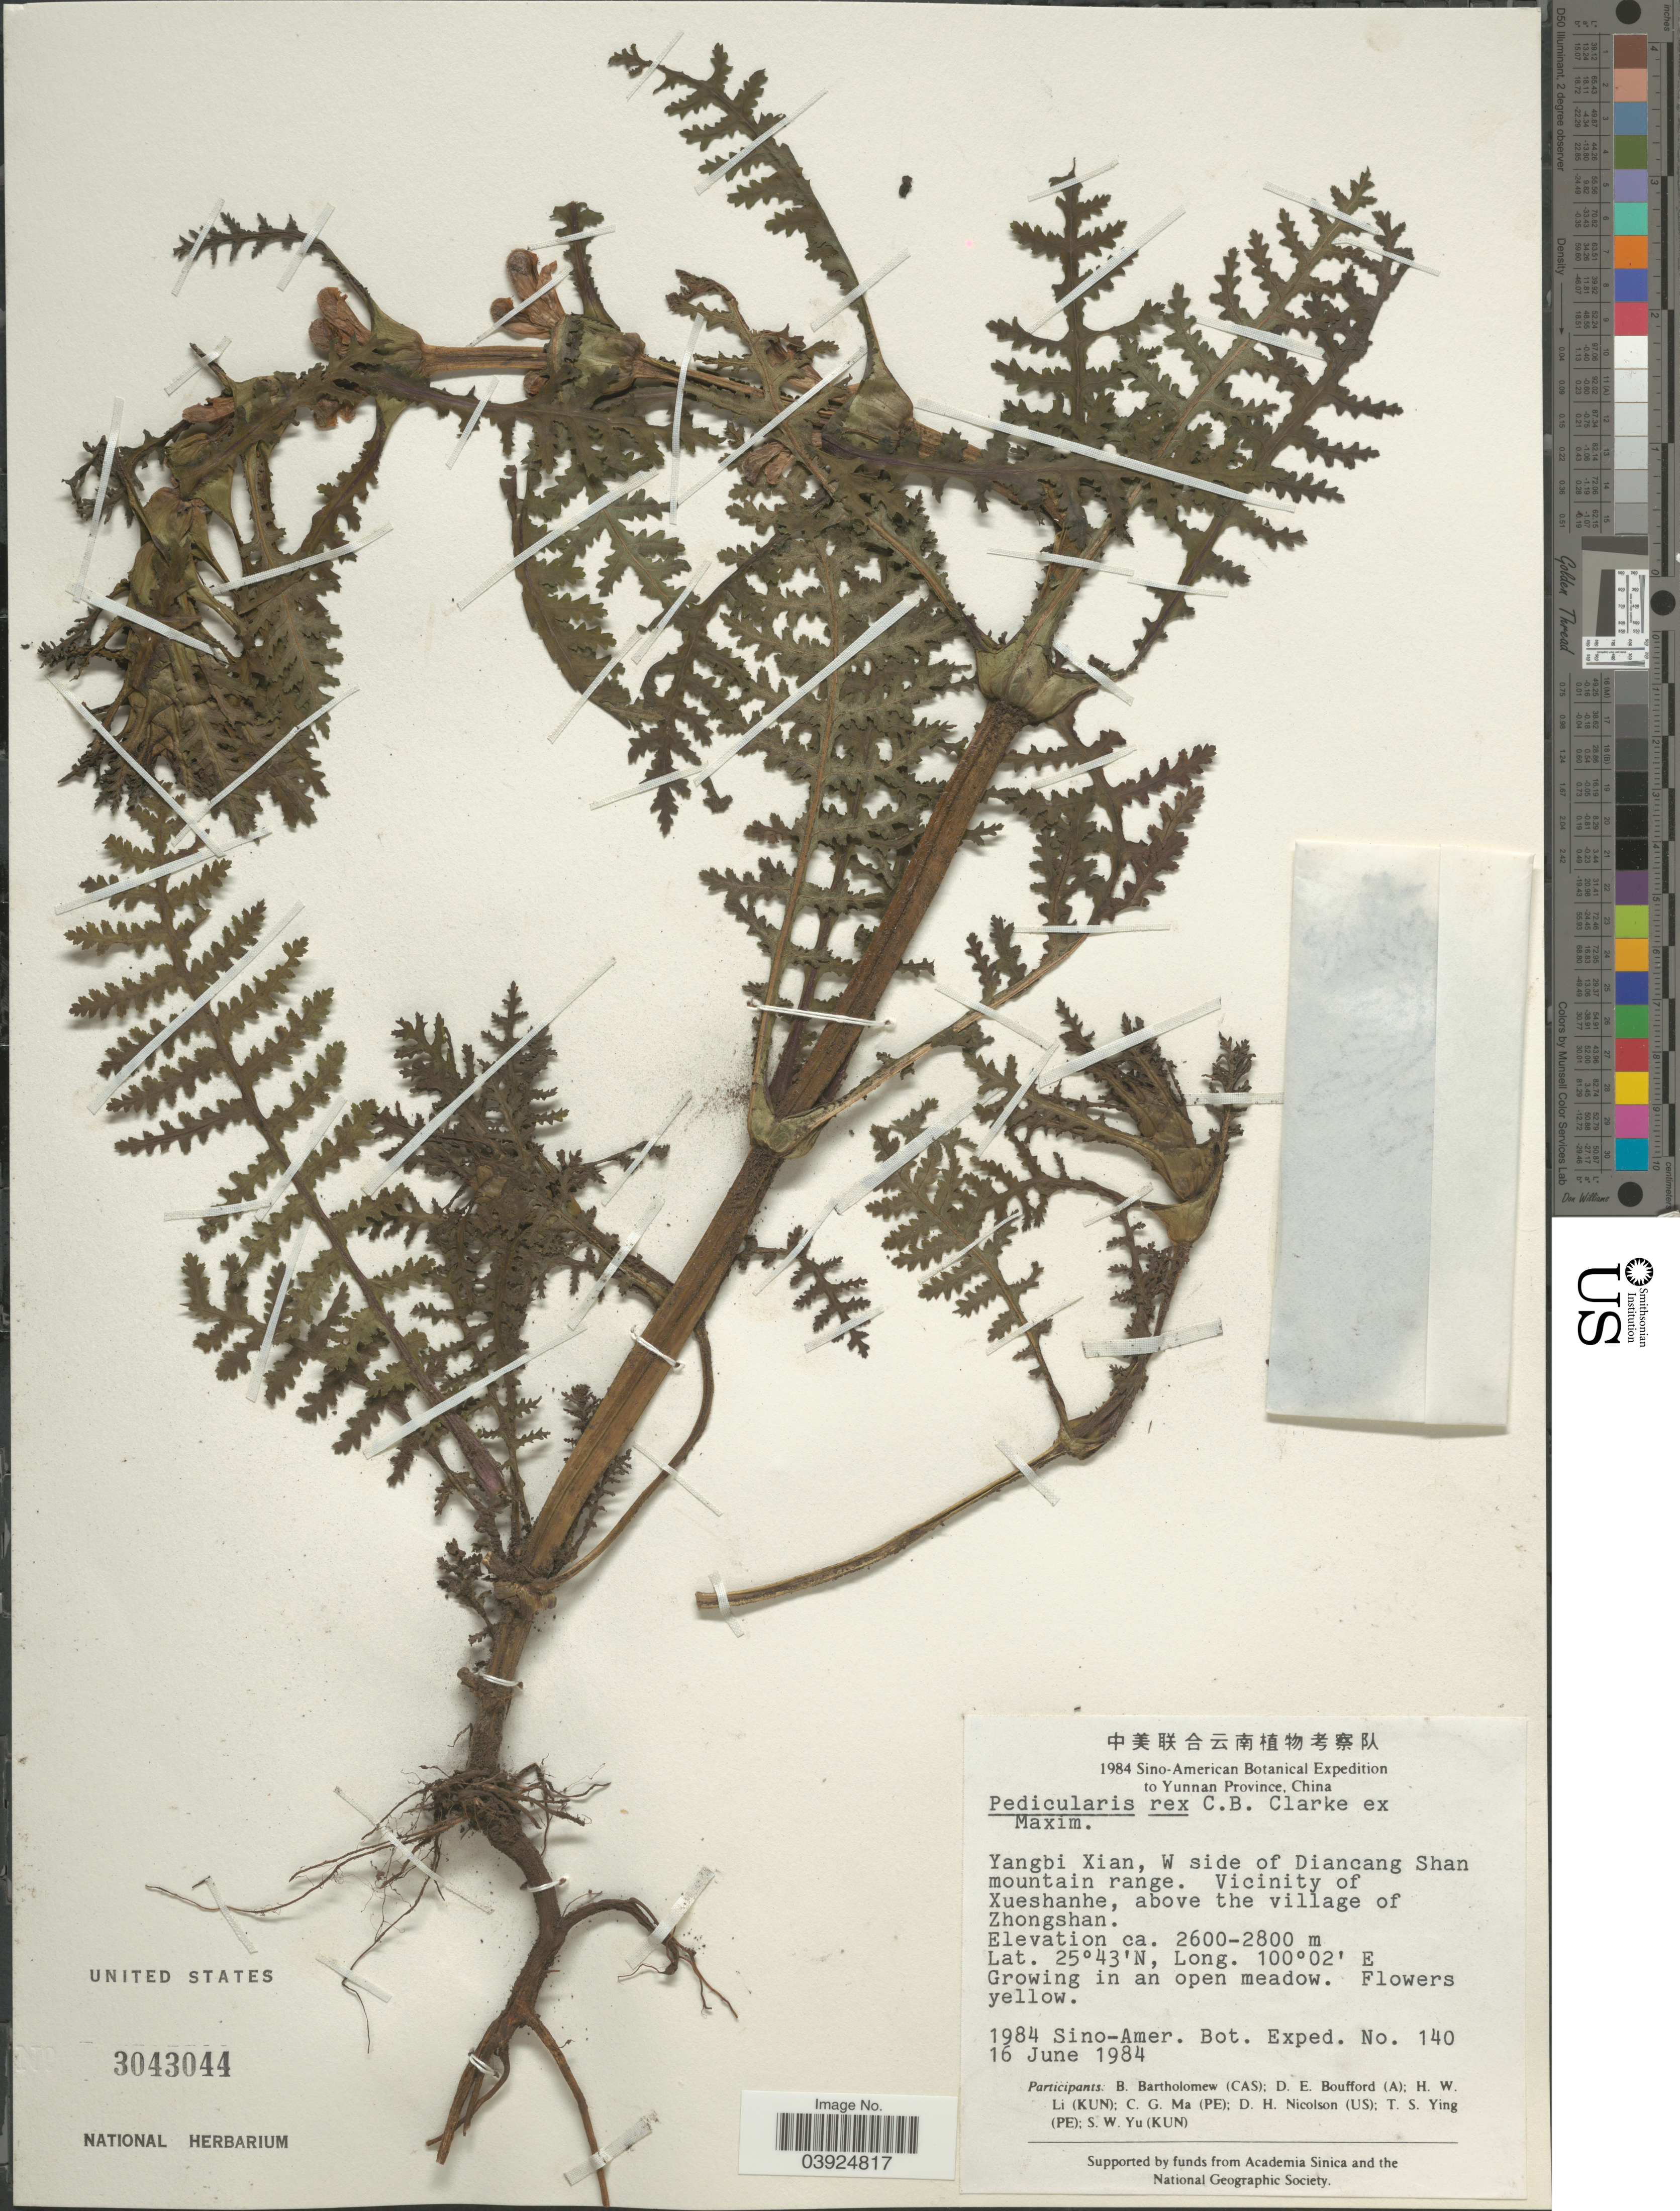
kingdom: Plantae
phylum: Tracheophyta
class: Magnoliopsida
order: Lamiales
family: Orobanchaceae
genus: Pedicularis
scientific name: Pedicularis rex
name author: C.B. Clarke ex Maxim.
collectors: Sino-Amer. Bot. Exped. 1984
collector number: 140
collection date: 1984-06-16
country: China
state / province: Yunnan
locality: Yangbi Xian, W side of Diancang Shan mountain range. Vicinity of Xueshanhe, above the village of Zhongshan.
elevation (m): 2600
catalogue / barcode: US 3043044